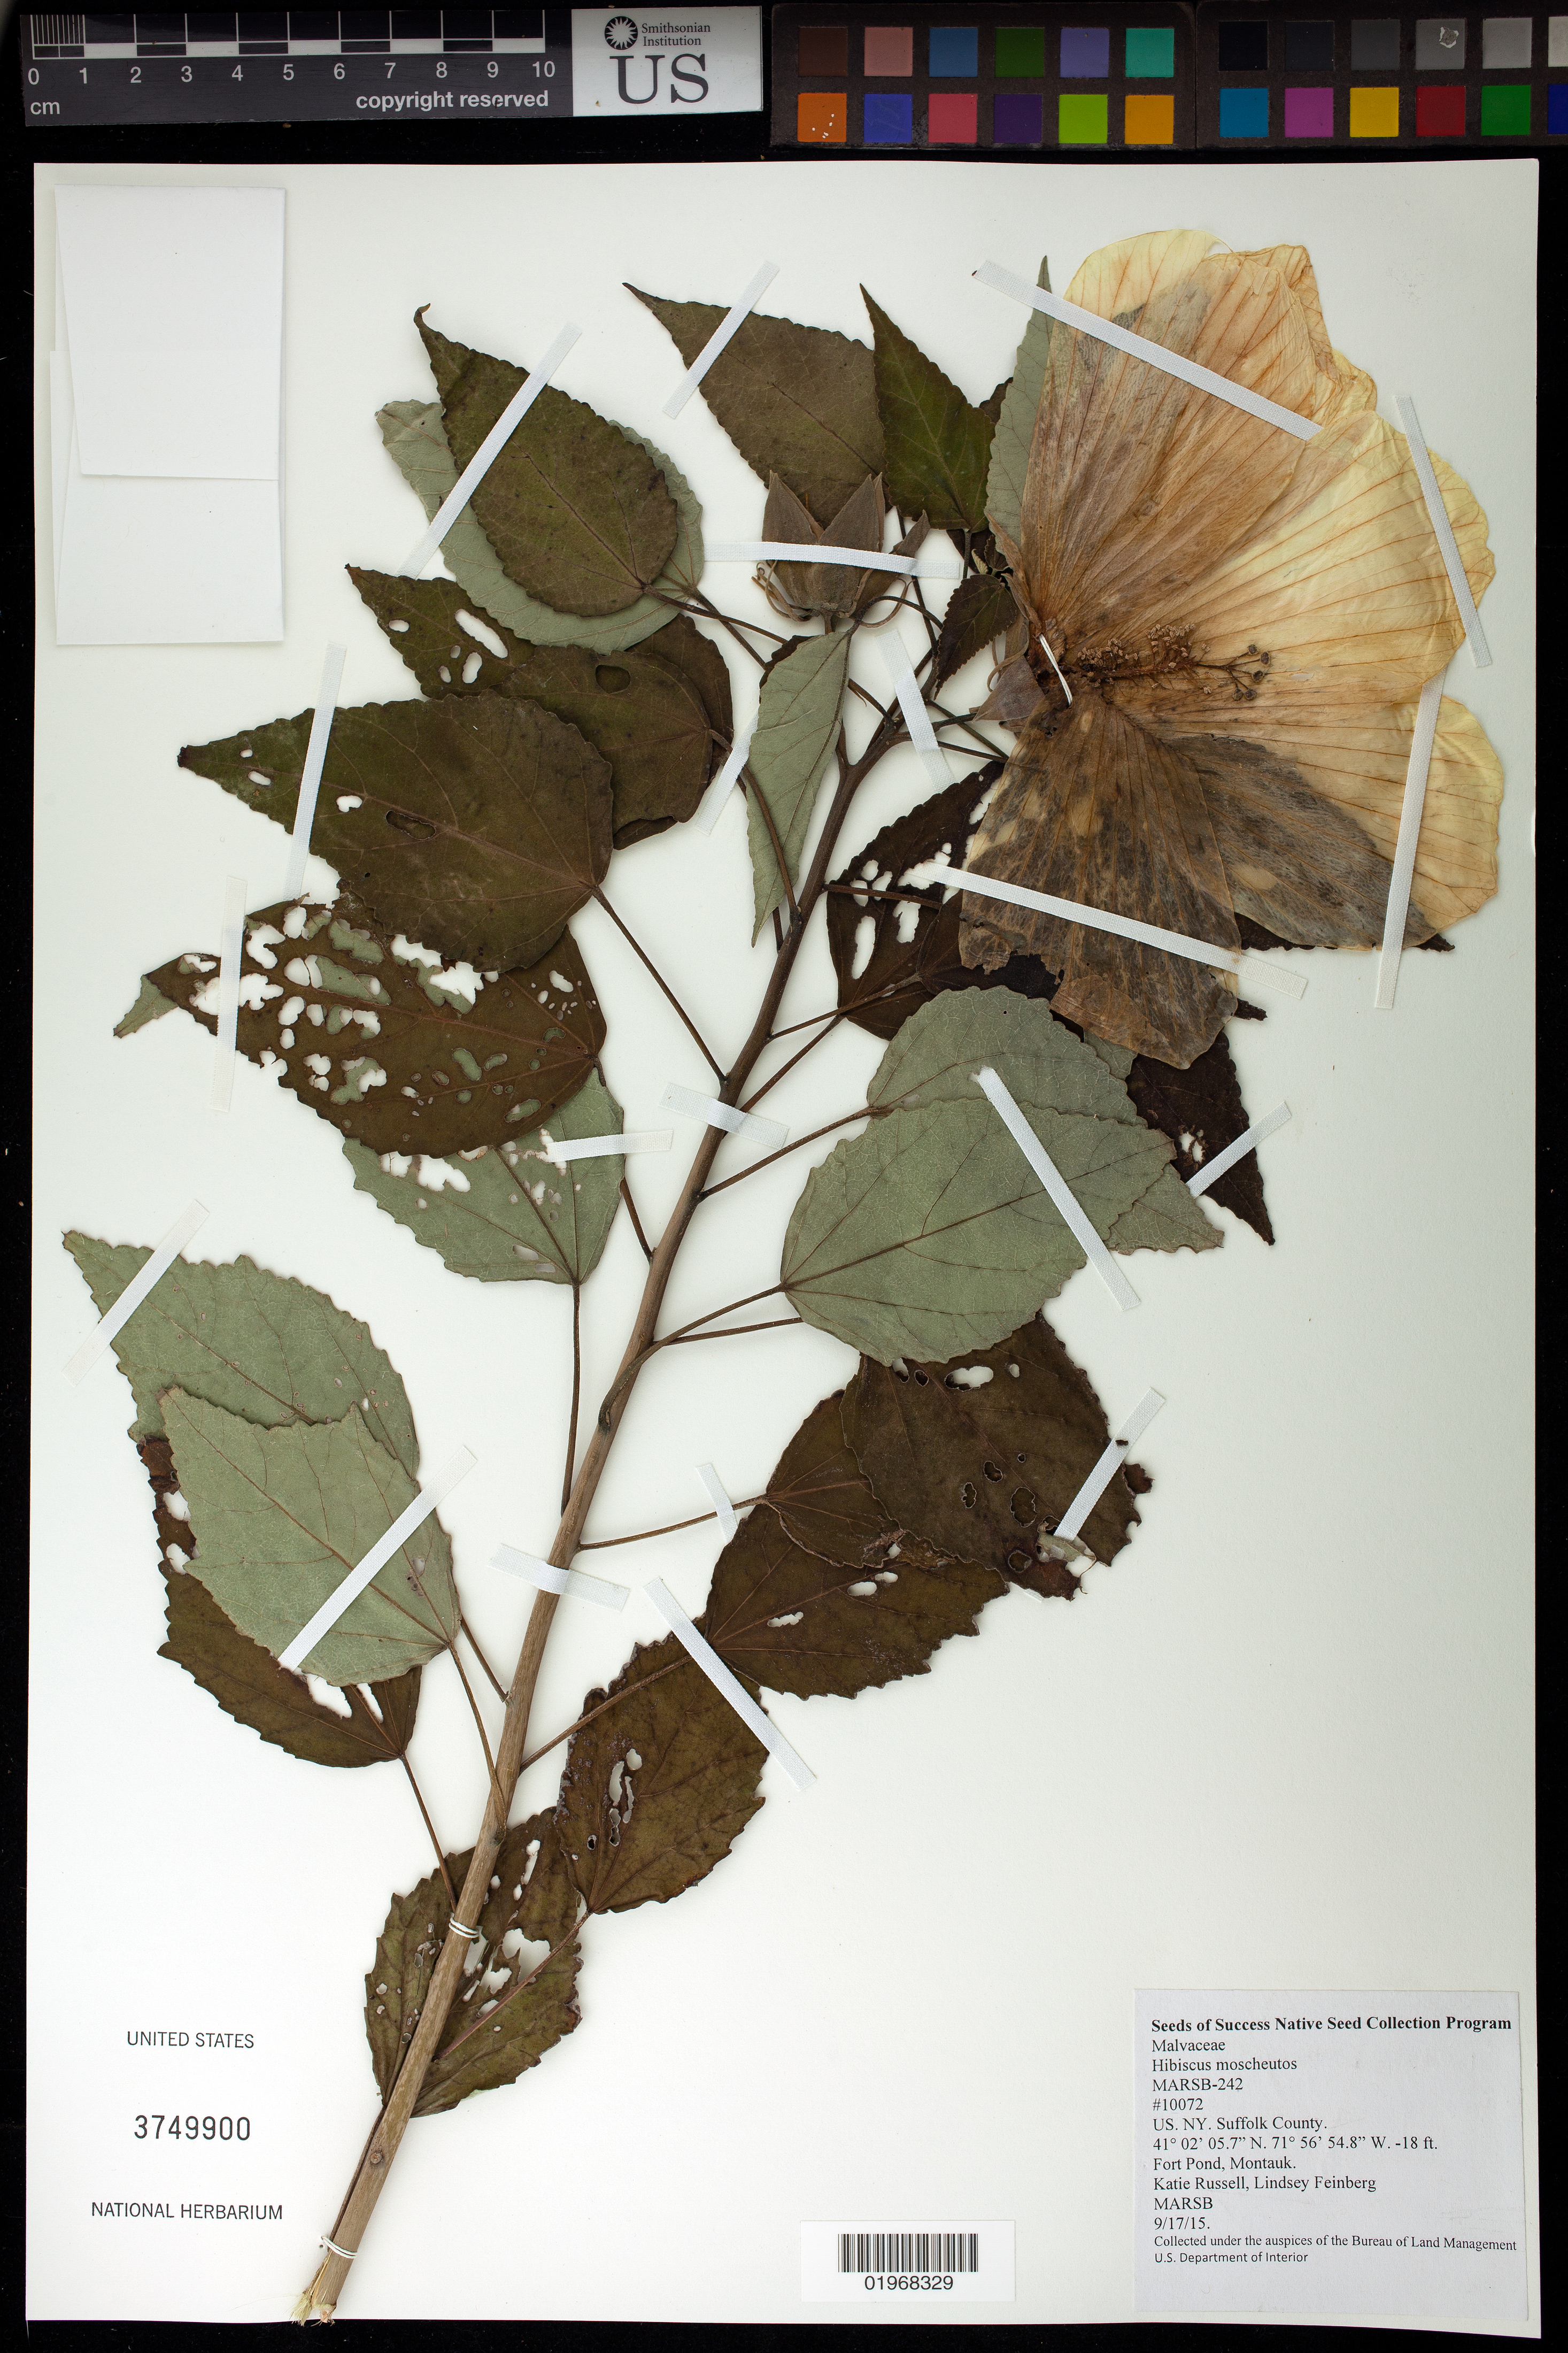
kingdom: Plantae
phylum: Tracheophyta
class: Magnoliopsida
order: Malvales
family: Malvaceae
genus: Hibiscus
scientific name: Hibiscus moscheutos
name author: L.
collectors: K. Russell & L. Feinberg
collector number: MARSB-242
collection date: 2015-09-17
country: United States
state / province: New York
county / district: Suffolk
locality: Ford Pond. Montauk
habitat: Atlantic & Gulf Coastal Plain freshwater tidal marsh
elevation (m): -5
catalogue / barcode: US 3749900